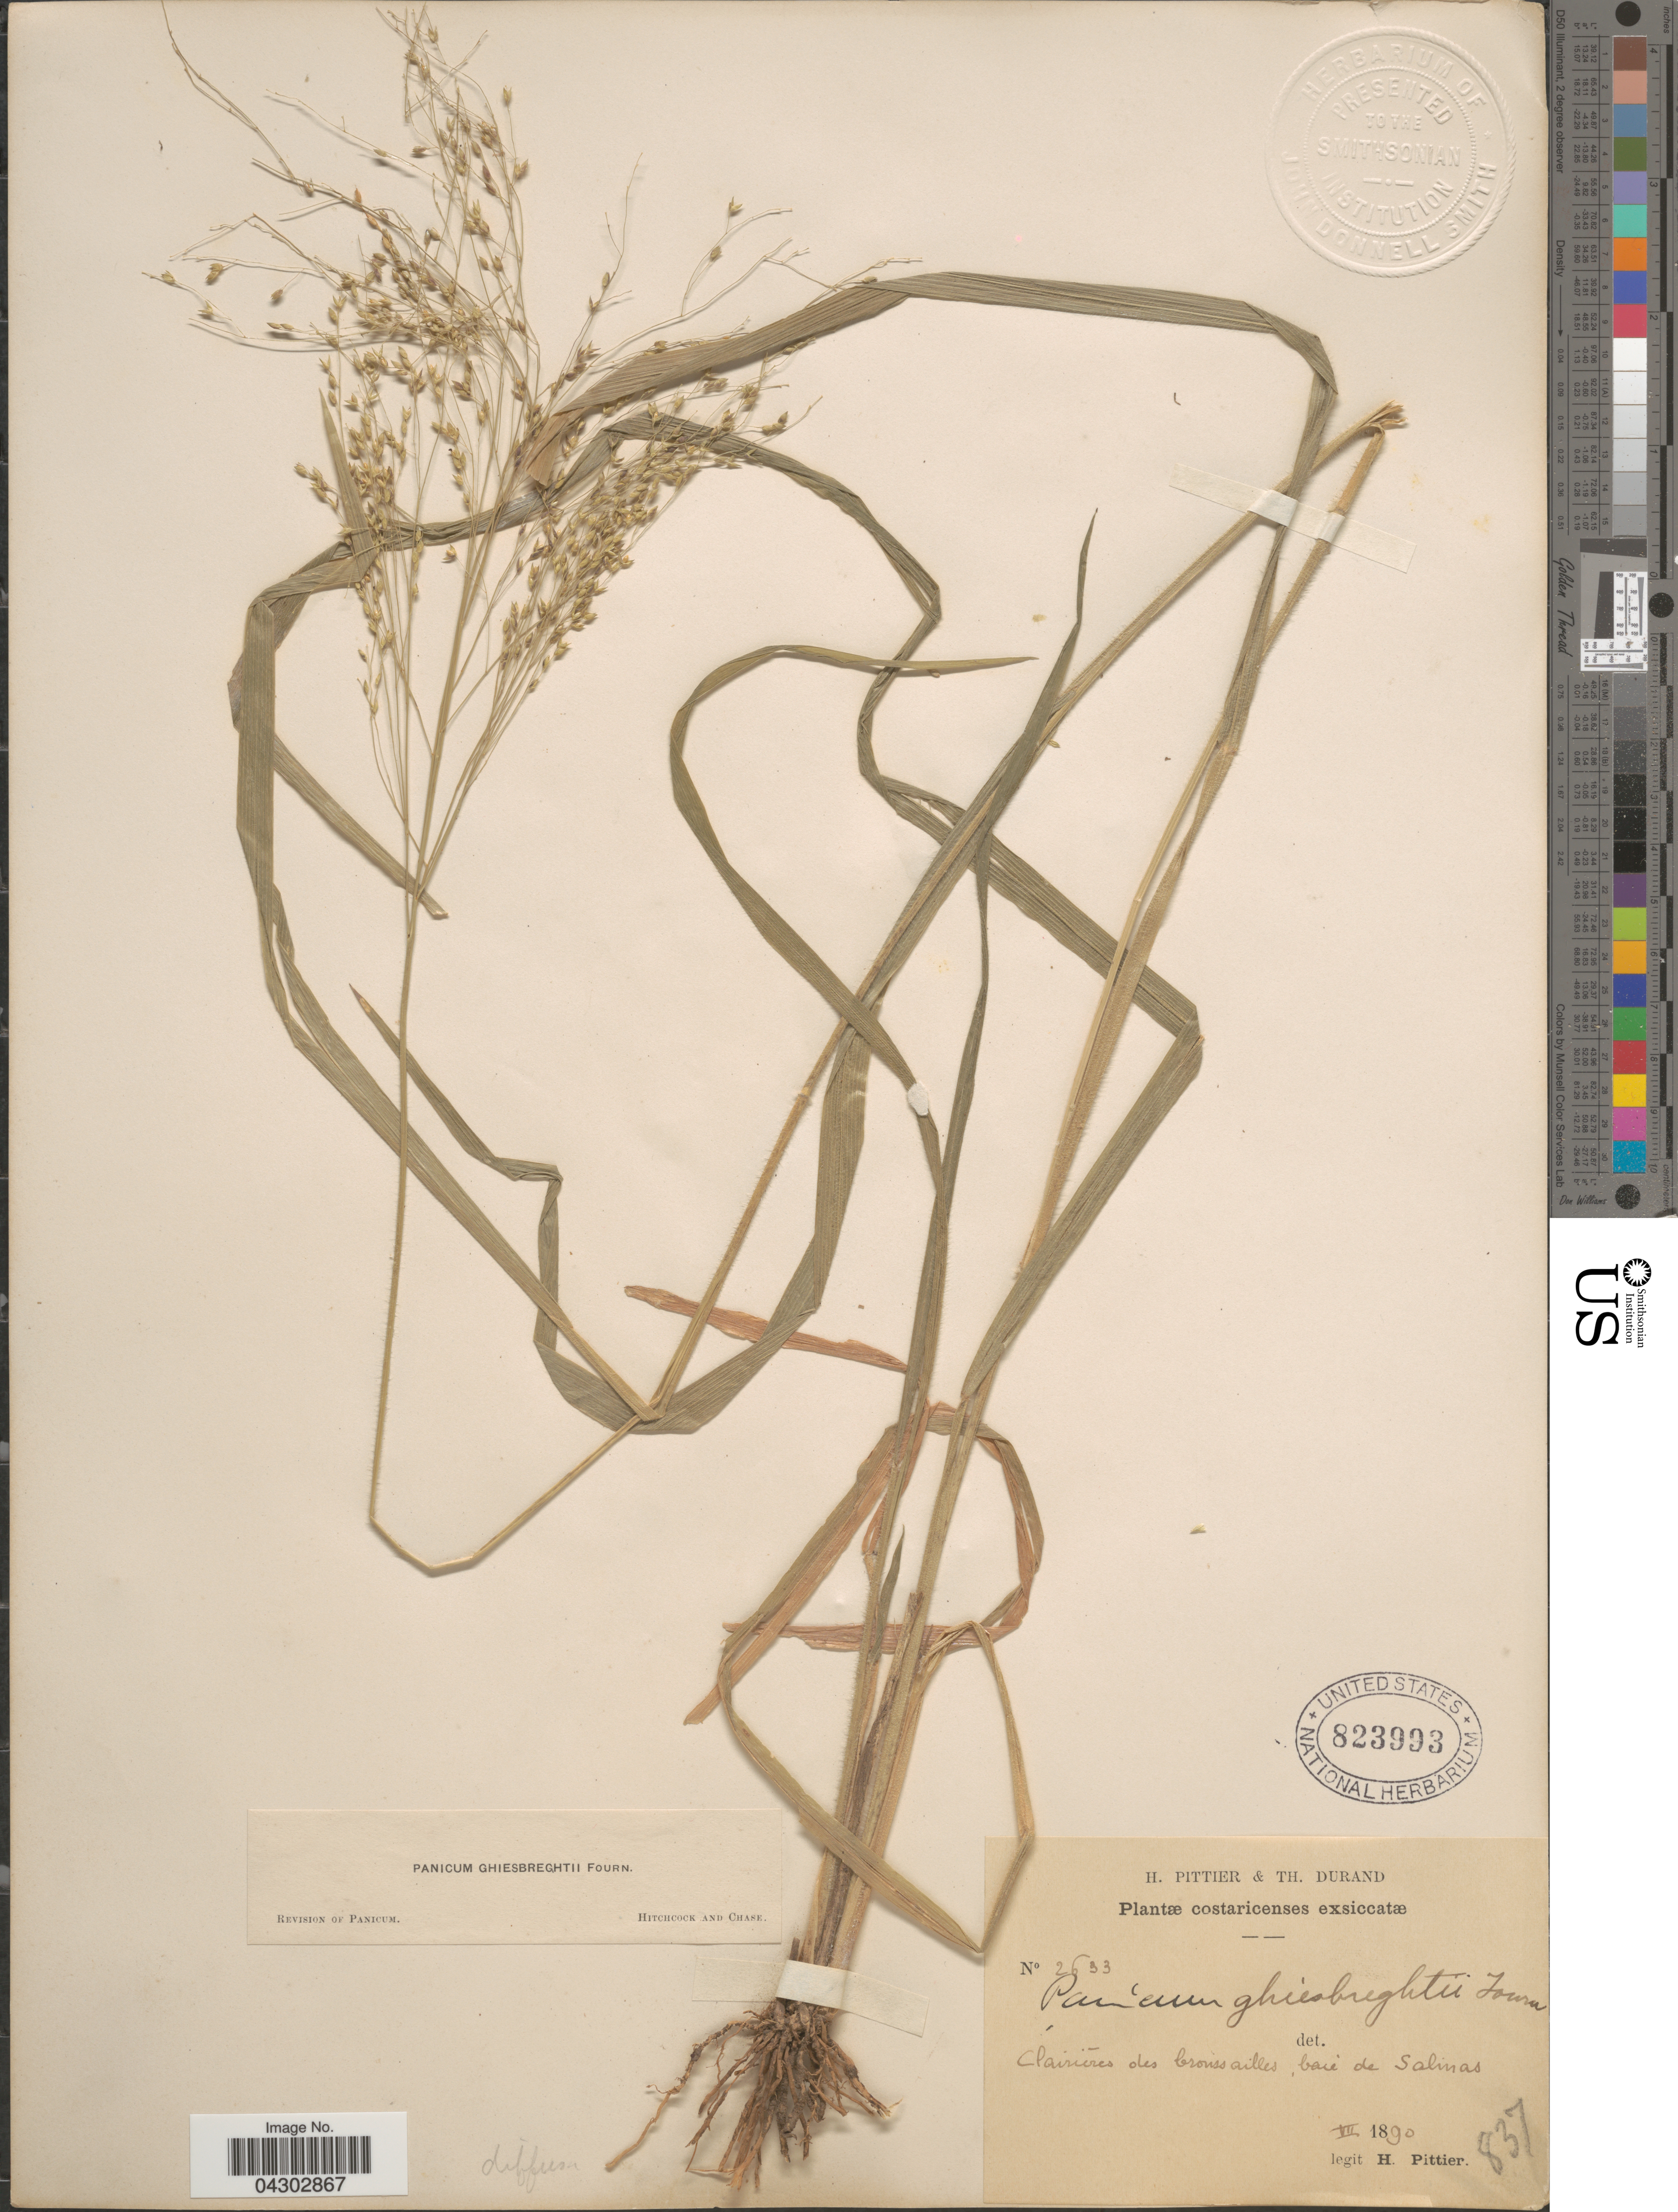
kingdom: Plantae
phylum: Tracheophyta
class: Liliopsida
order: Poales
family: Poaceae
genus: Panicum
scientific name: Panicum ghiesbreghtii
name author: E. Fourn.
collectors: H. F. Pittier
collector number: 2633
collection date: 1890-07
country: Costa Rica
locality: Clairiéres des Croussailles, baie de Salinas.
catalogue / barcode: US 823993